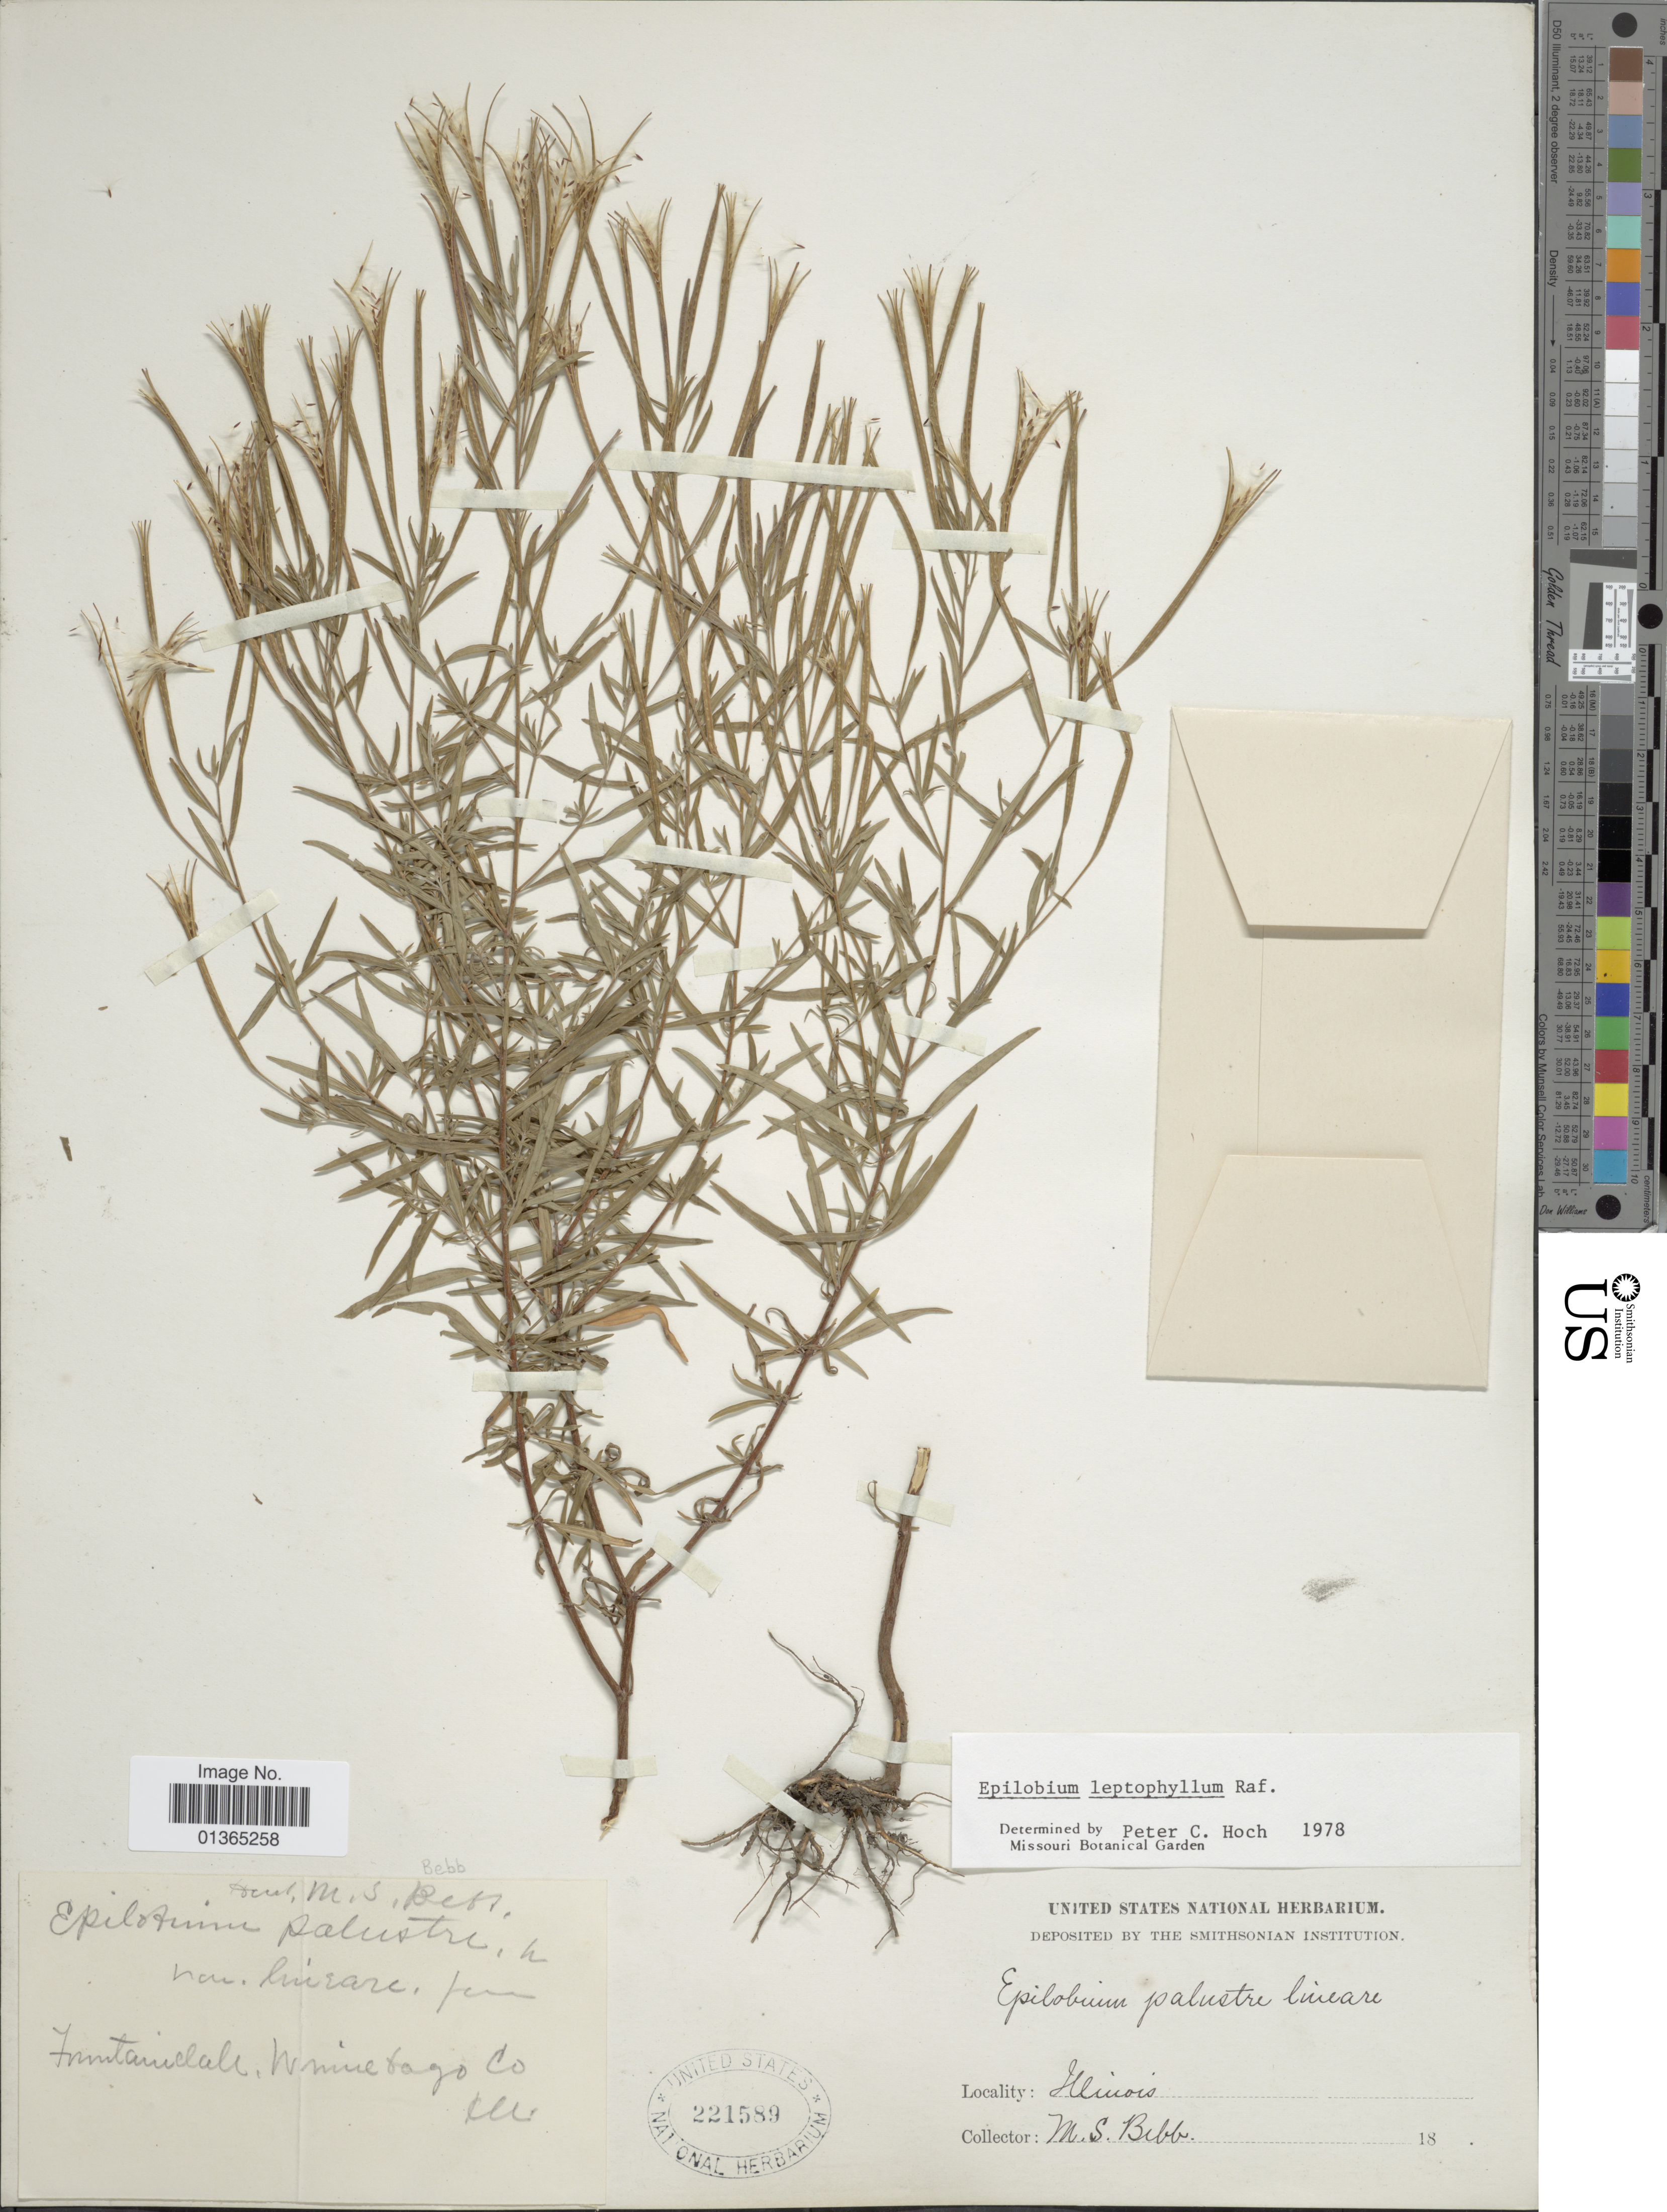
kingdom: Plantae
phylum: Tracheophyta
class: Magnoliopsida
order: Myrtales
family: Onagraceae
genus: Epilobium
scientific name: Epilobium leptophyllum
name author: Raf.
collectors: M. Bebb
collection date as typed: Transcribed d/m/y: //18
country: United States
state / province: Illinois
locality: Fountaindale, Winnebago Co.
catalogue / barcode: US 221589